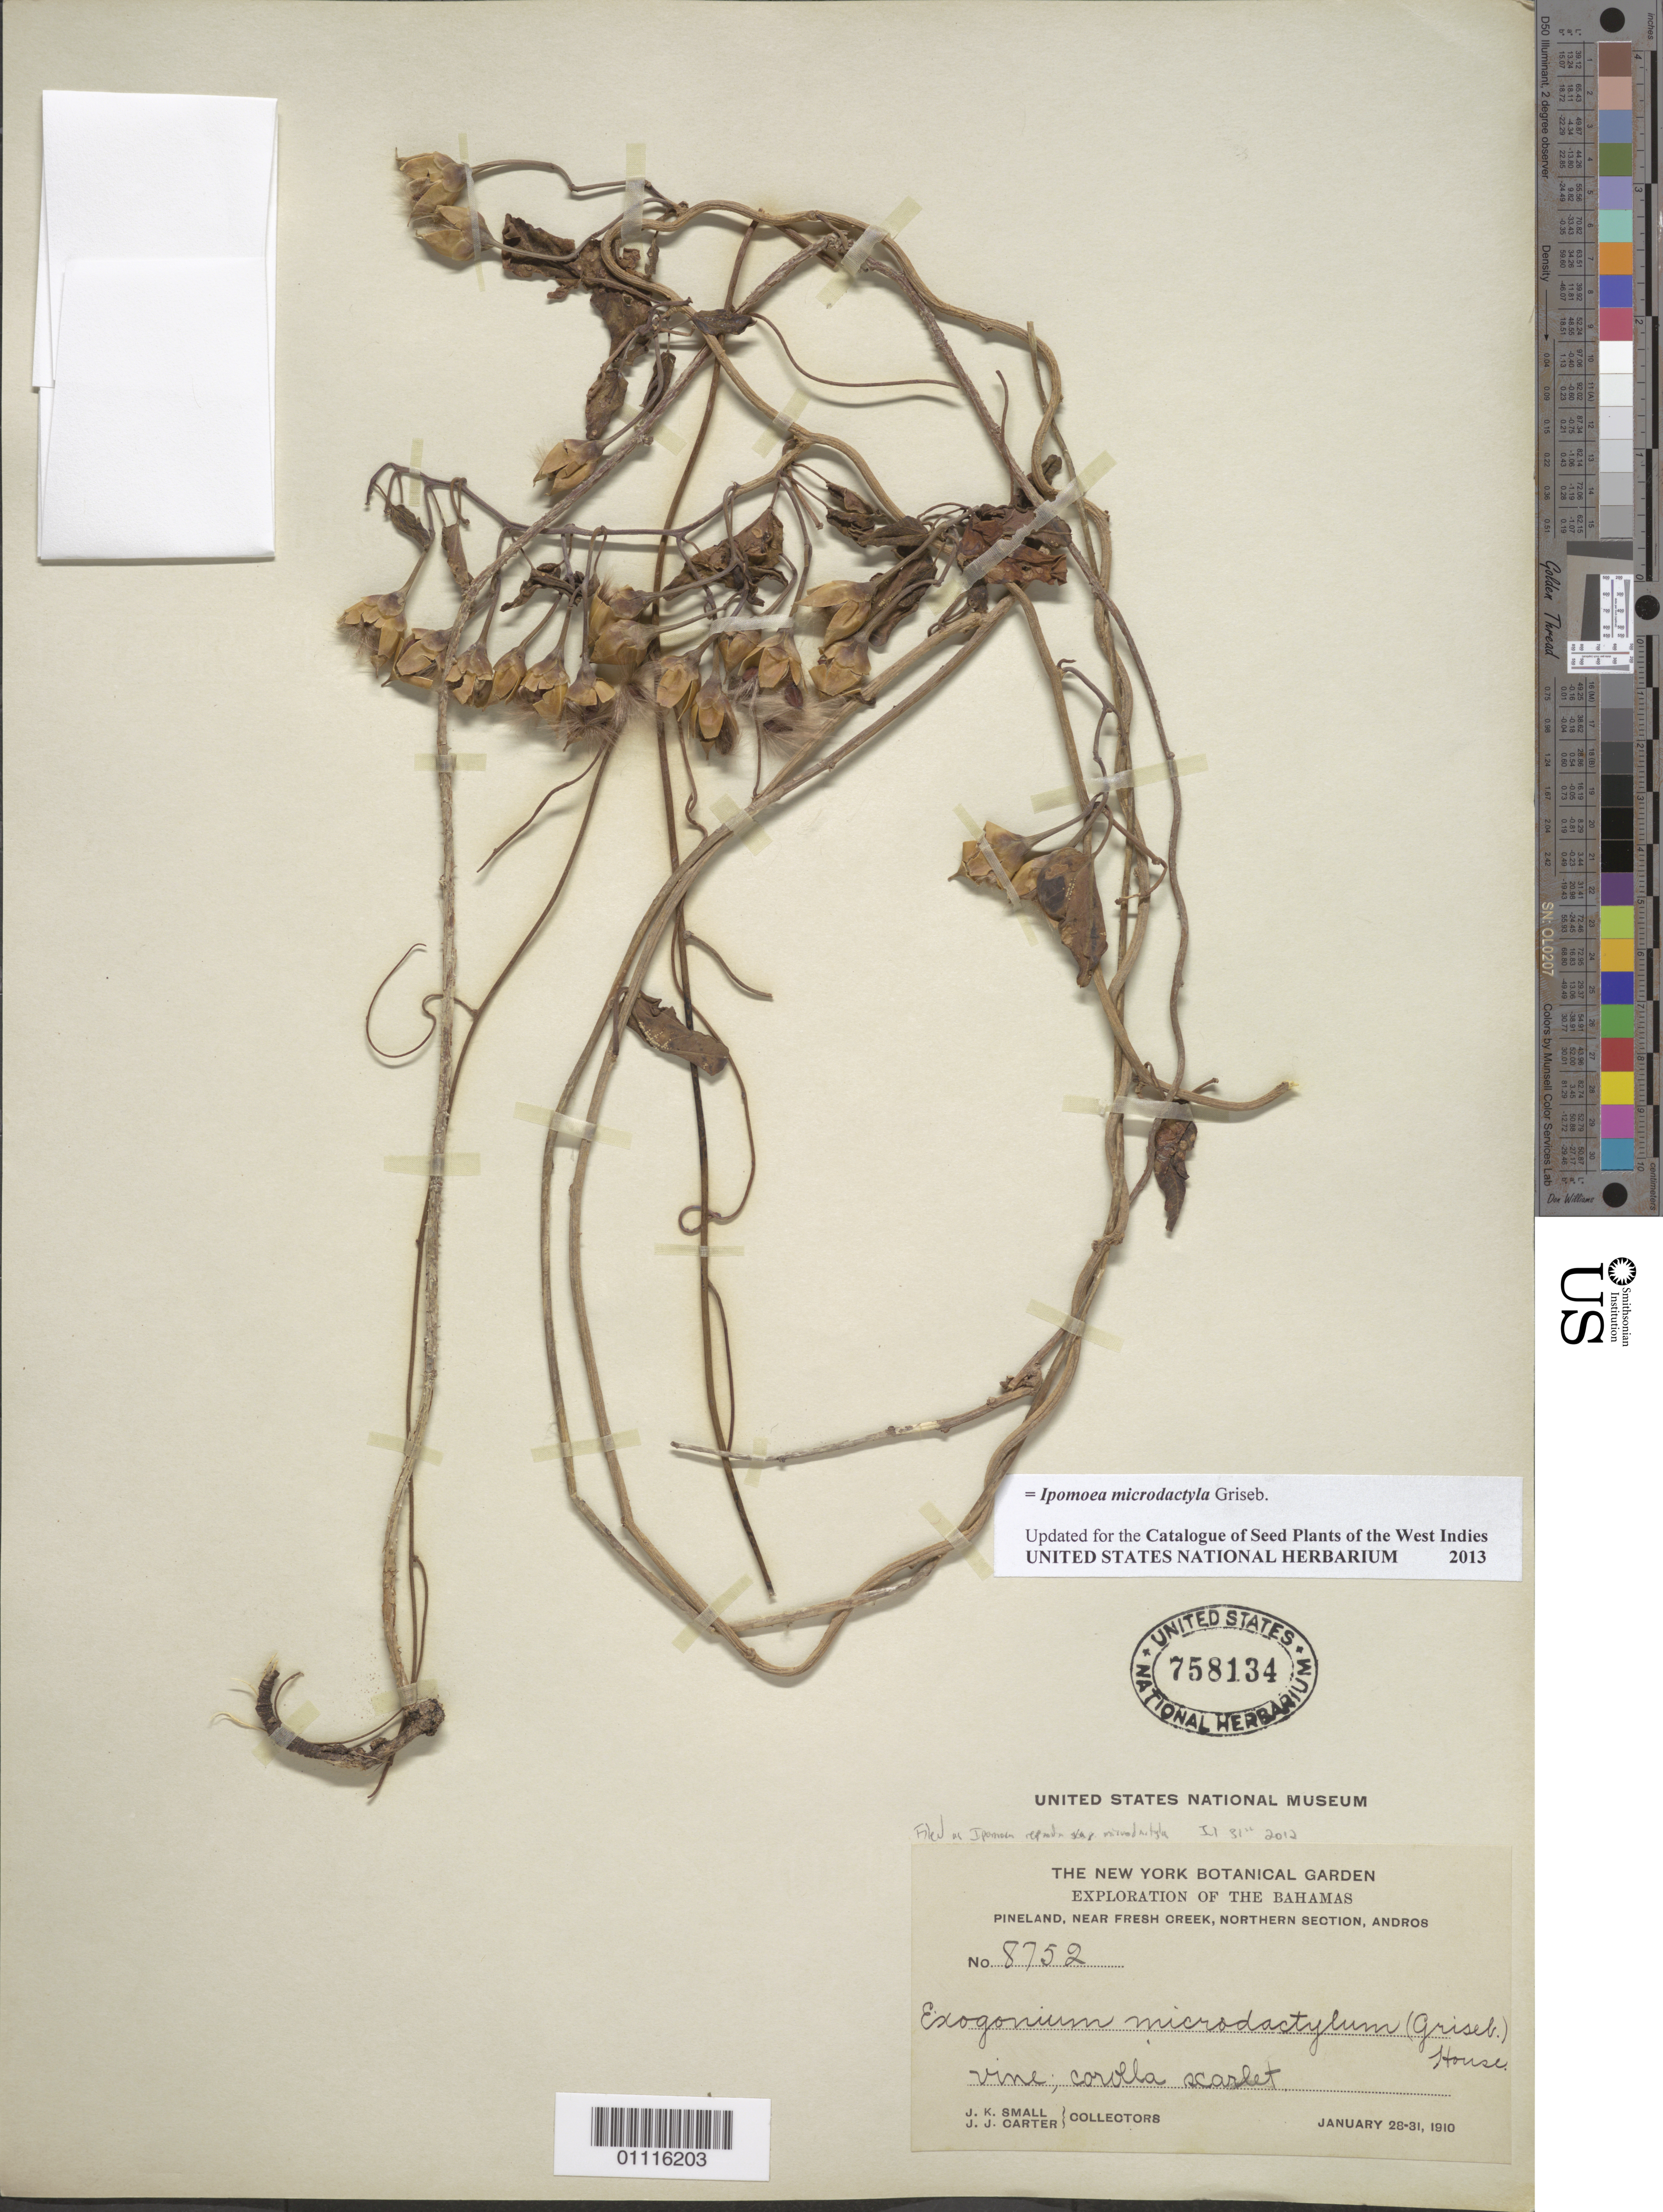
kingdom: Plantae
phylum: Tracheophyta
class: Magnoliopsida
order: Solanales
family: Convolvulaceae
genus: Ipomoea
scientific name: Ipomoea microdactyla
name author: Griseb.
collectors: J. K. Small & J. J. Carter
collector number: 8752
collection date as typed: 28 Jan 1910 to 31 Jan 1910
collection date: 1910-01-28/1910-01-31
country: Bahamas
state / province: North Andros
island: Andros I.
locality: Pineland, near Fresh Creek, Northern Section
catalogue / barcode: US 758134